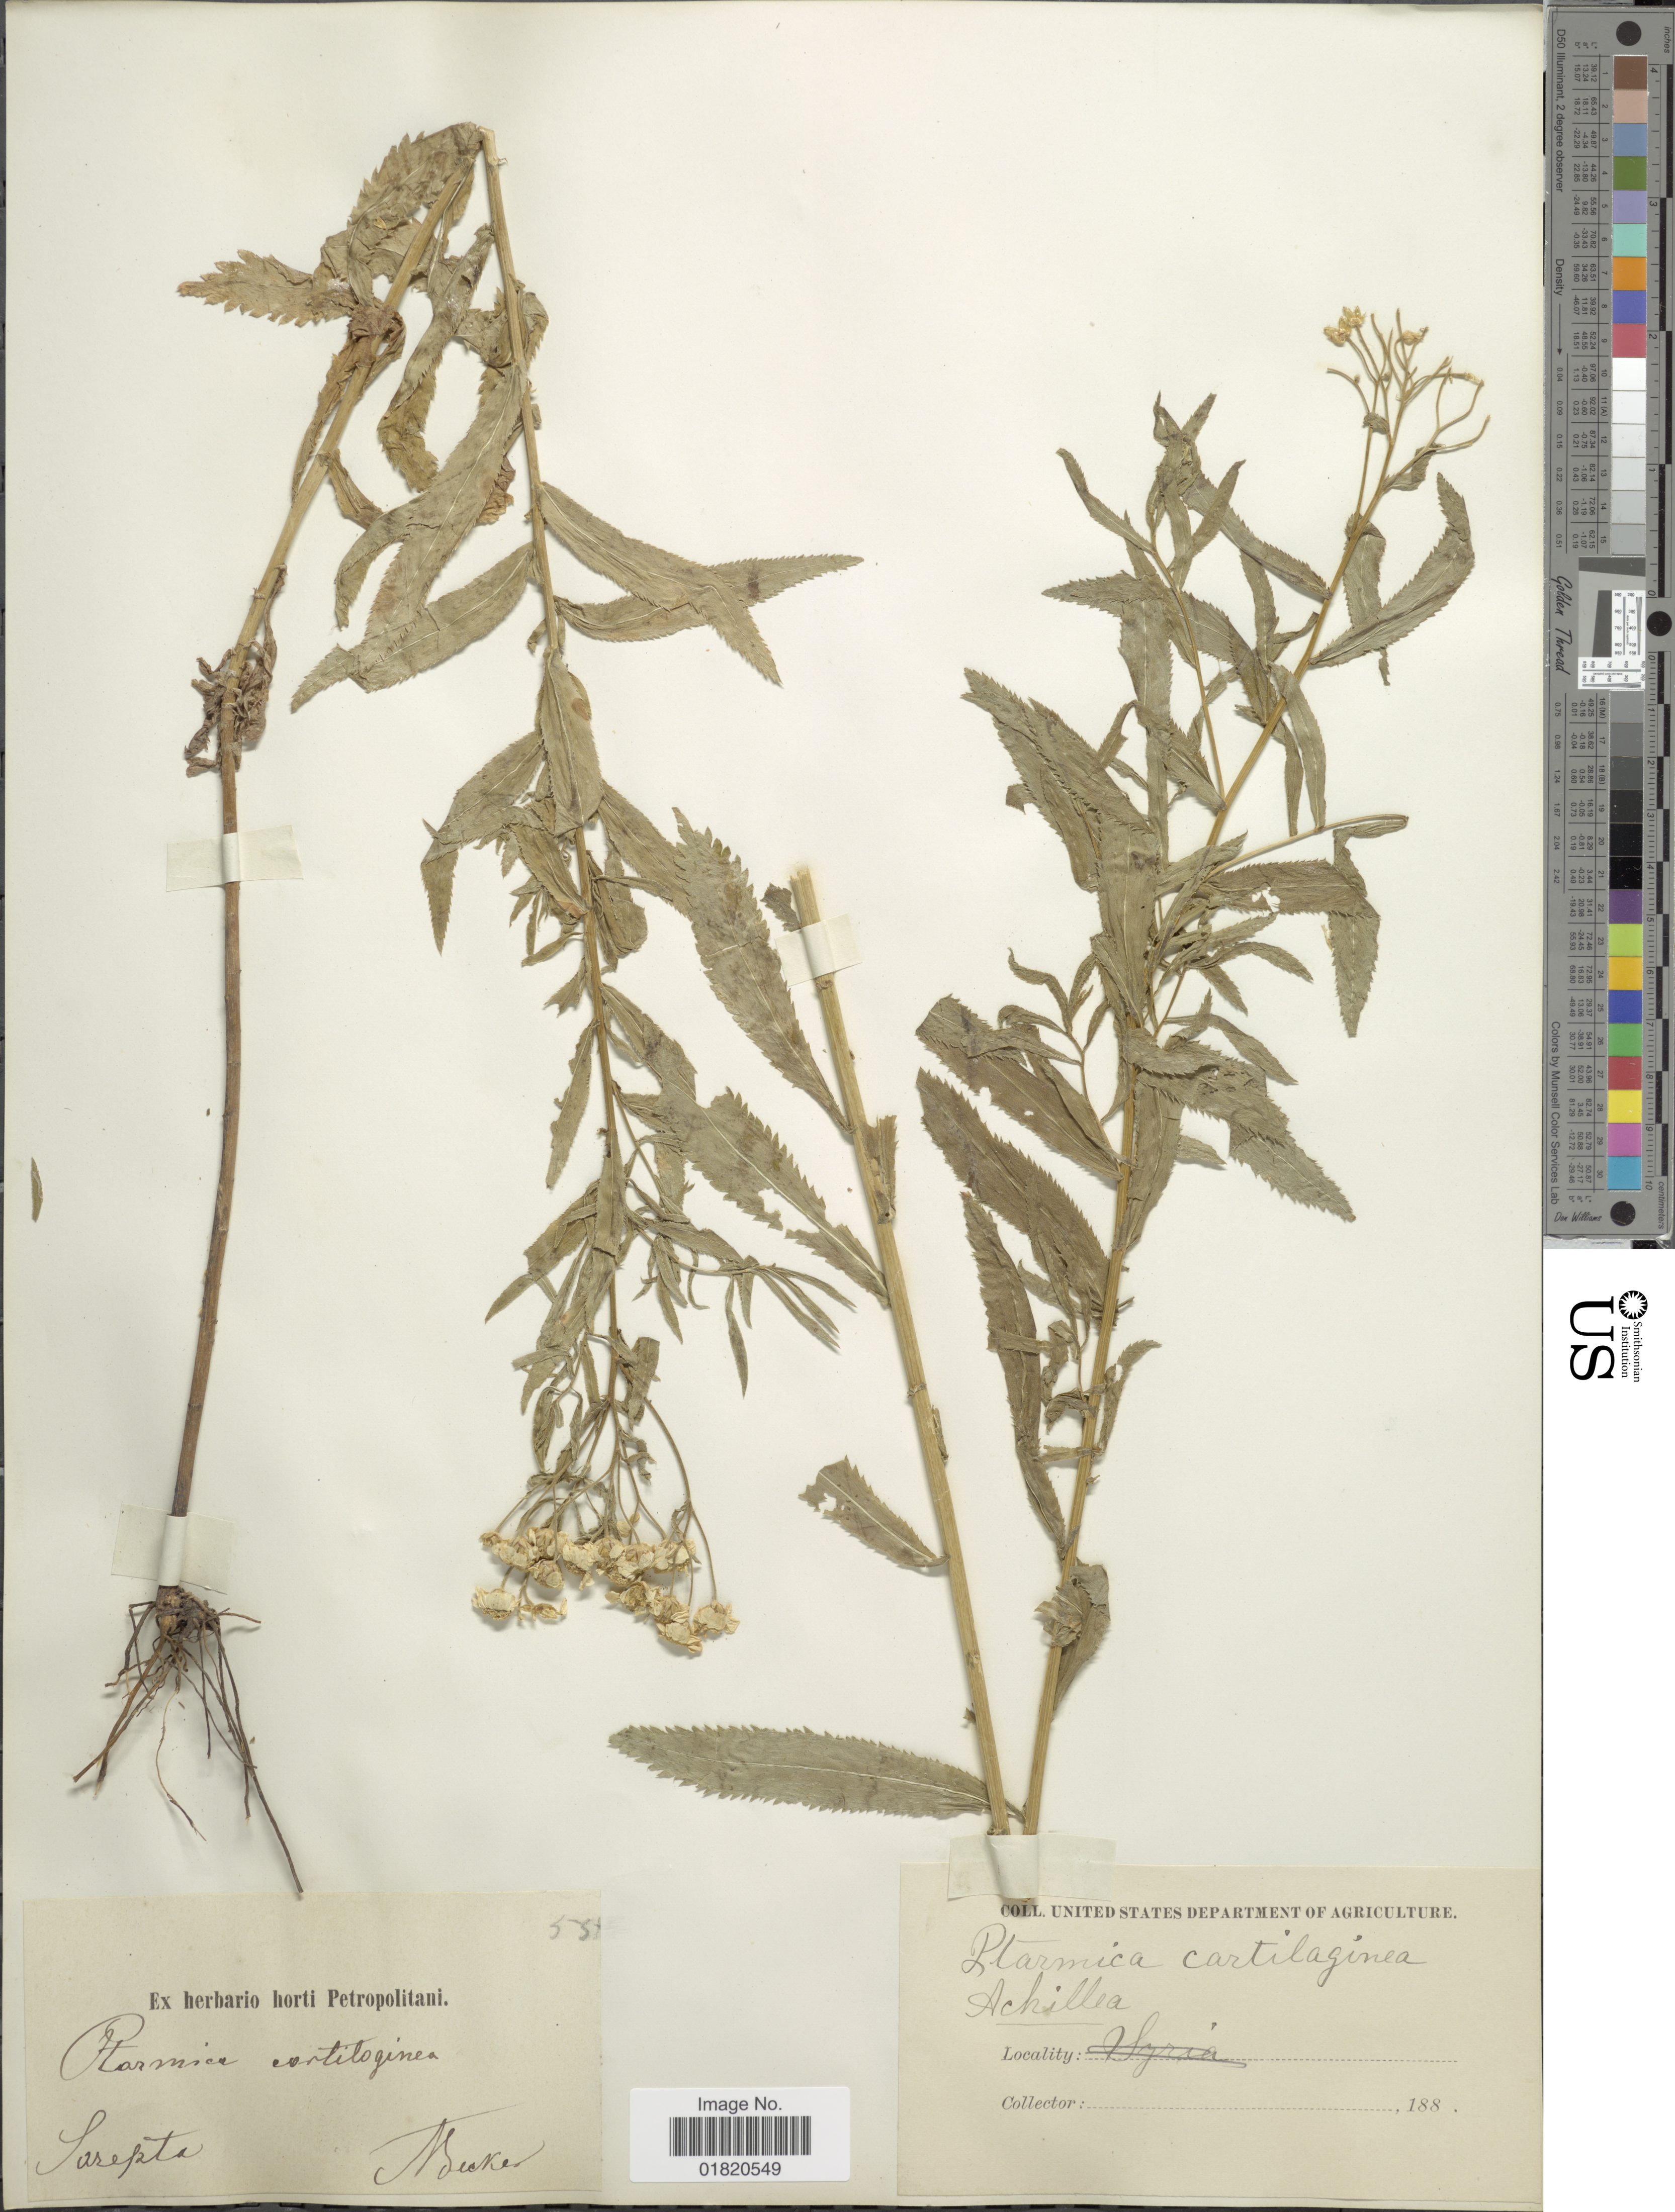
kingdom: Plantae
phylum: Tracheophyta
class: Magnoliopsida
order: Asterales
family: Asteraceae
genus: Achillea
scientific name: Achillea cartilaginea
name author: L.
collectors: -. Becker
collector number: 558*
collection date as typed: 188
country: Russian Federation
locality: Sarepta